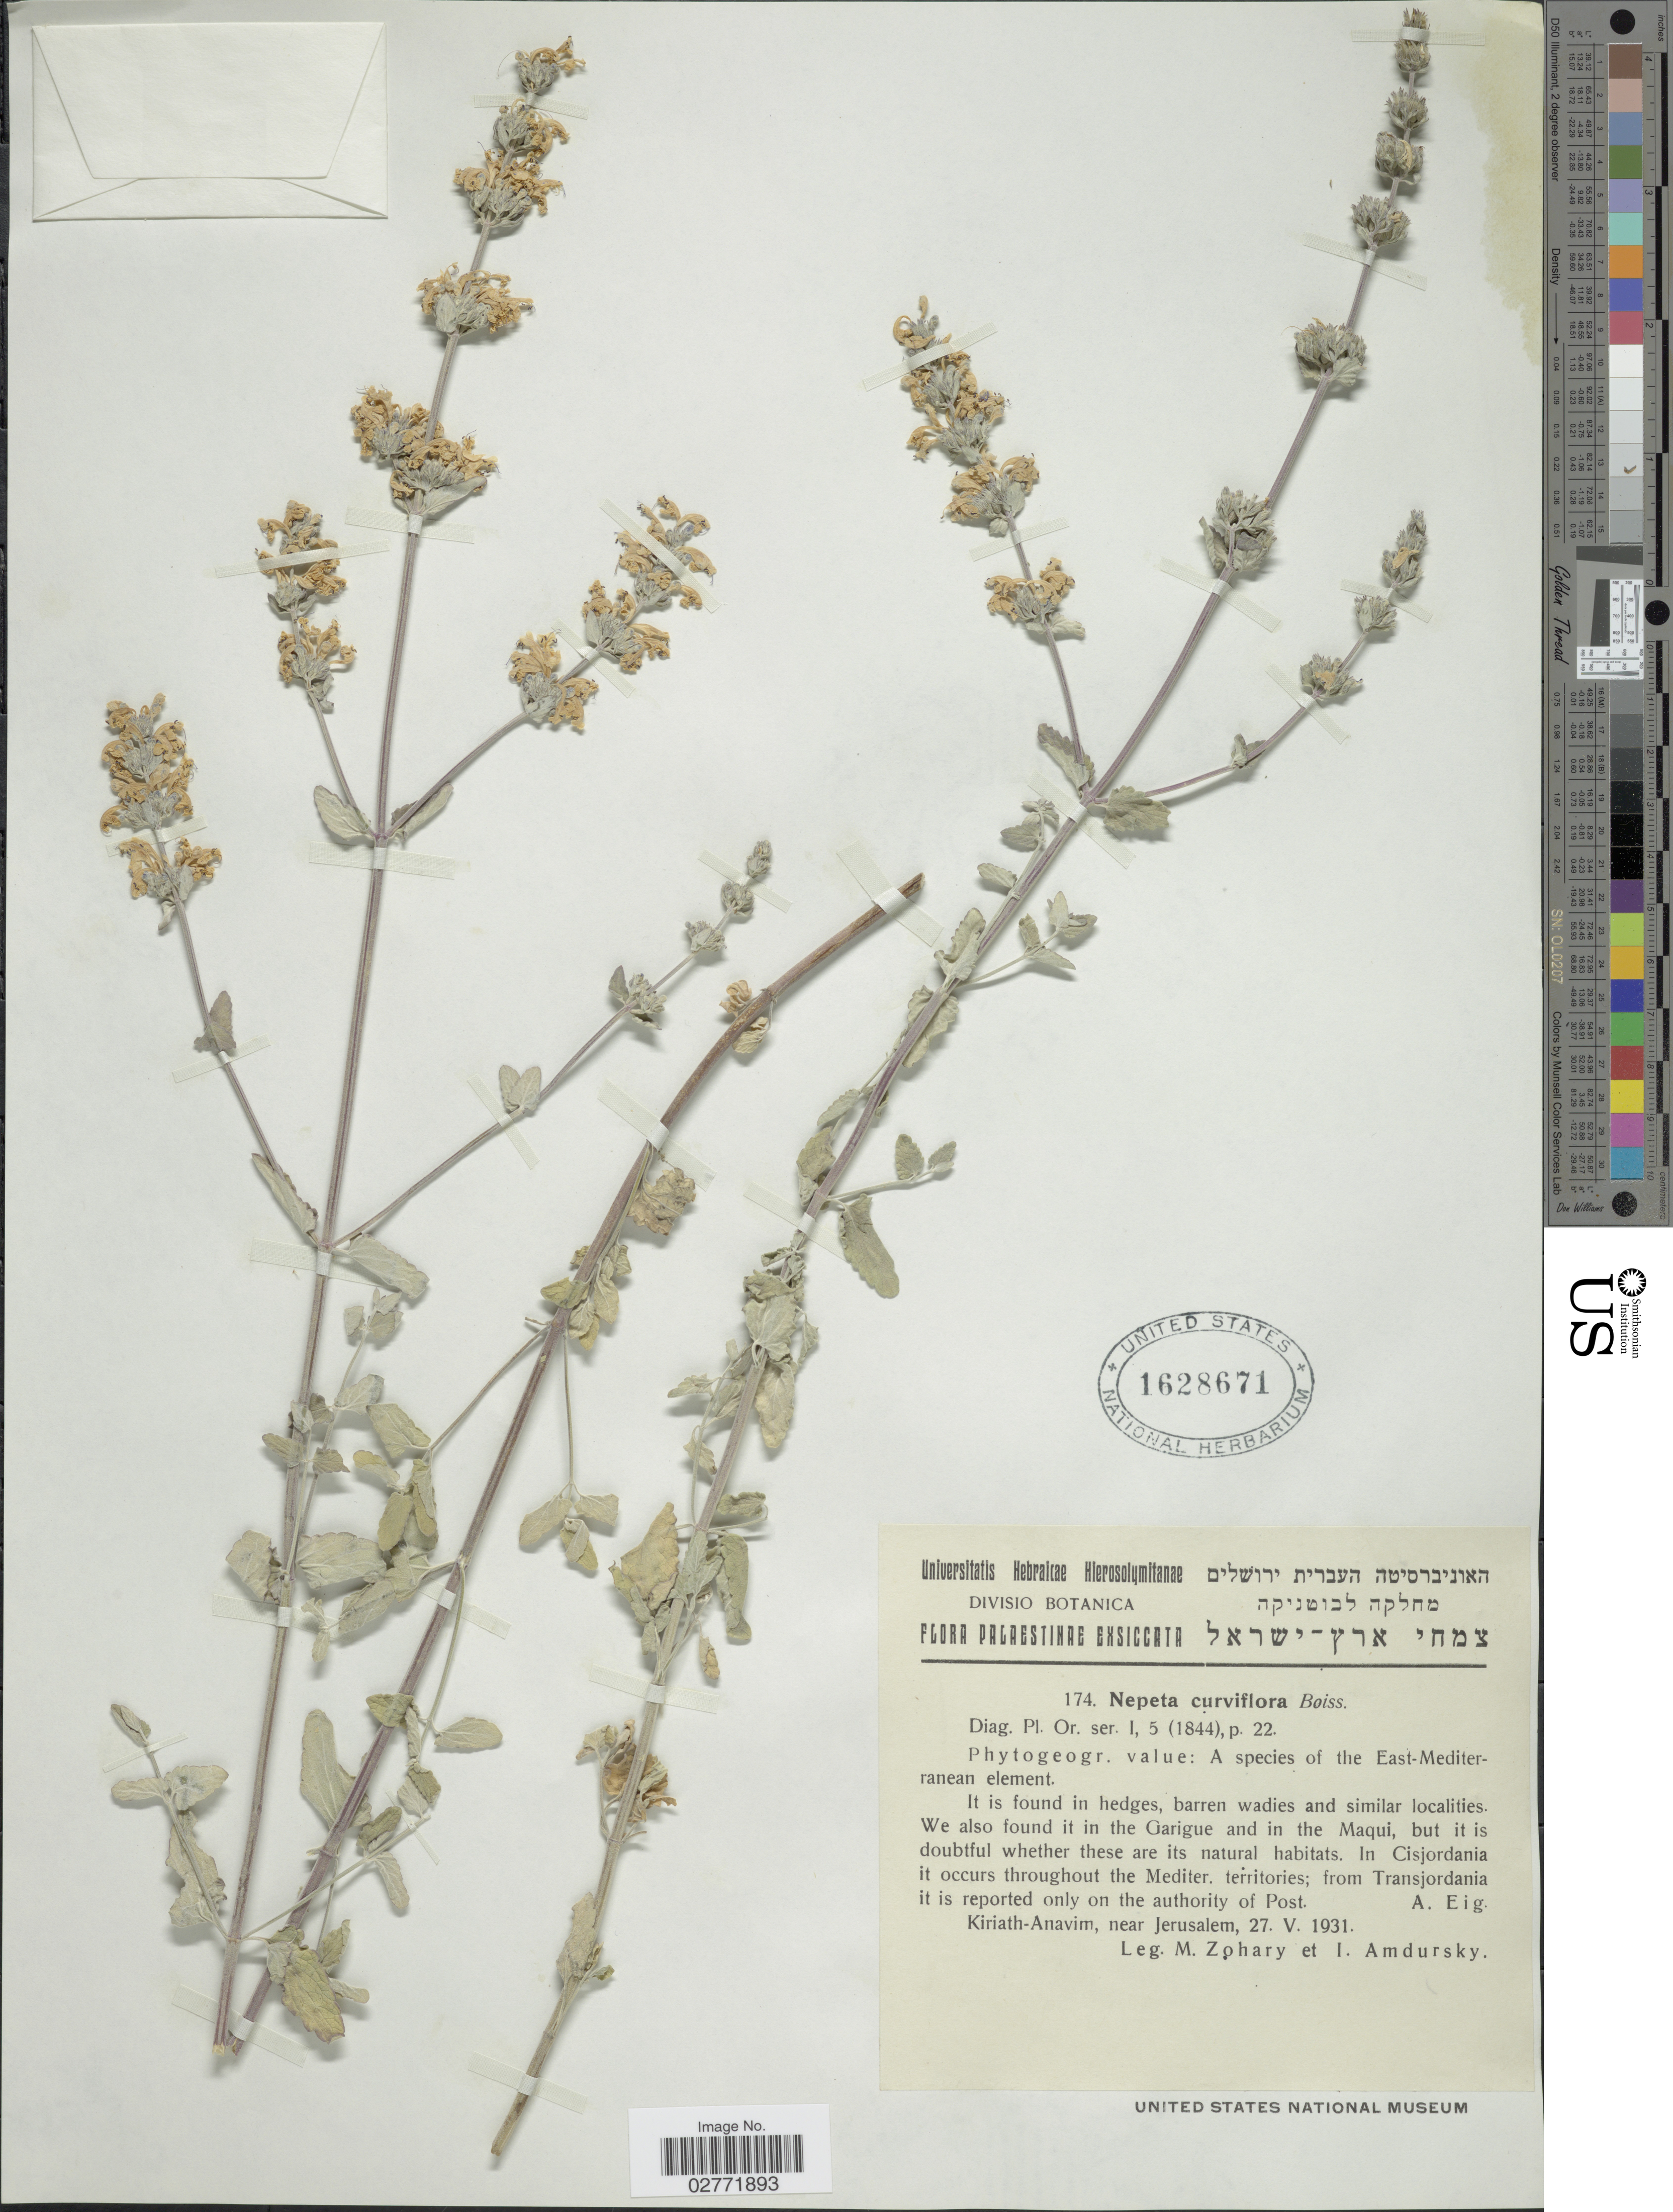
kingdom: Plantae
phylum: Tracheophyta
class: Magnoliopsida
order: Lamiales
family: Lamiaceae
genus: Nepeta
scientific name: Nepeta curviflora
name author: Boiss.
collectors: M. Zohary & I. Amdursky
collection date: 1931-05-27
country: Israel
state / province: Jerusalem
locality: Palaestinae. Kiriath-Anavim, near Jerusalem.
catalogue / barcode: US 1628671